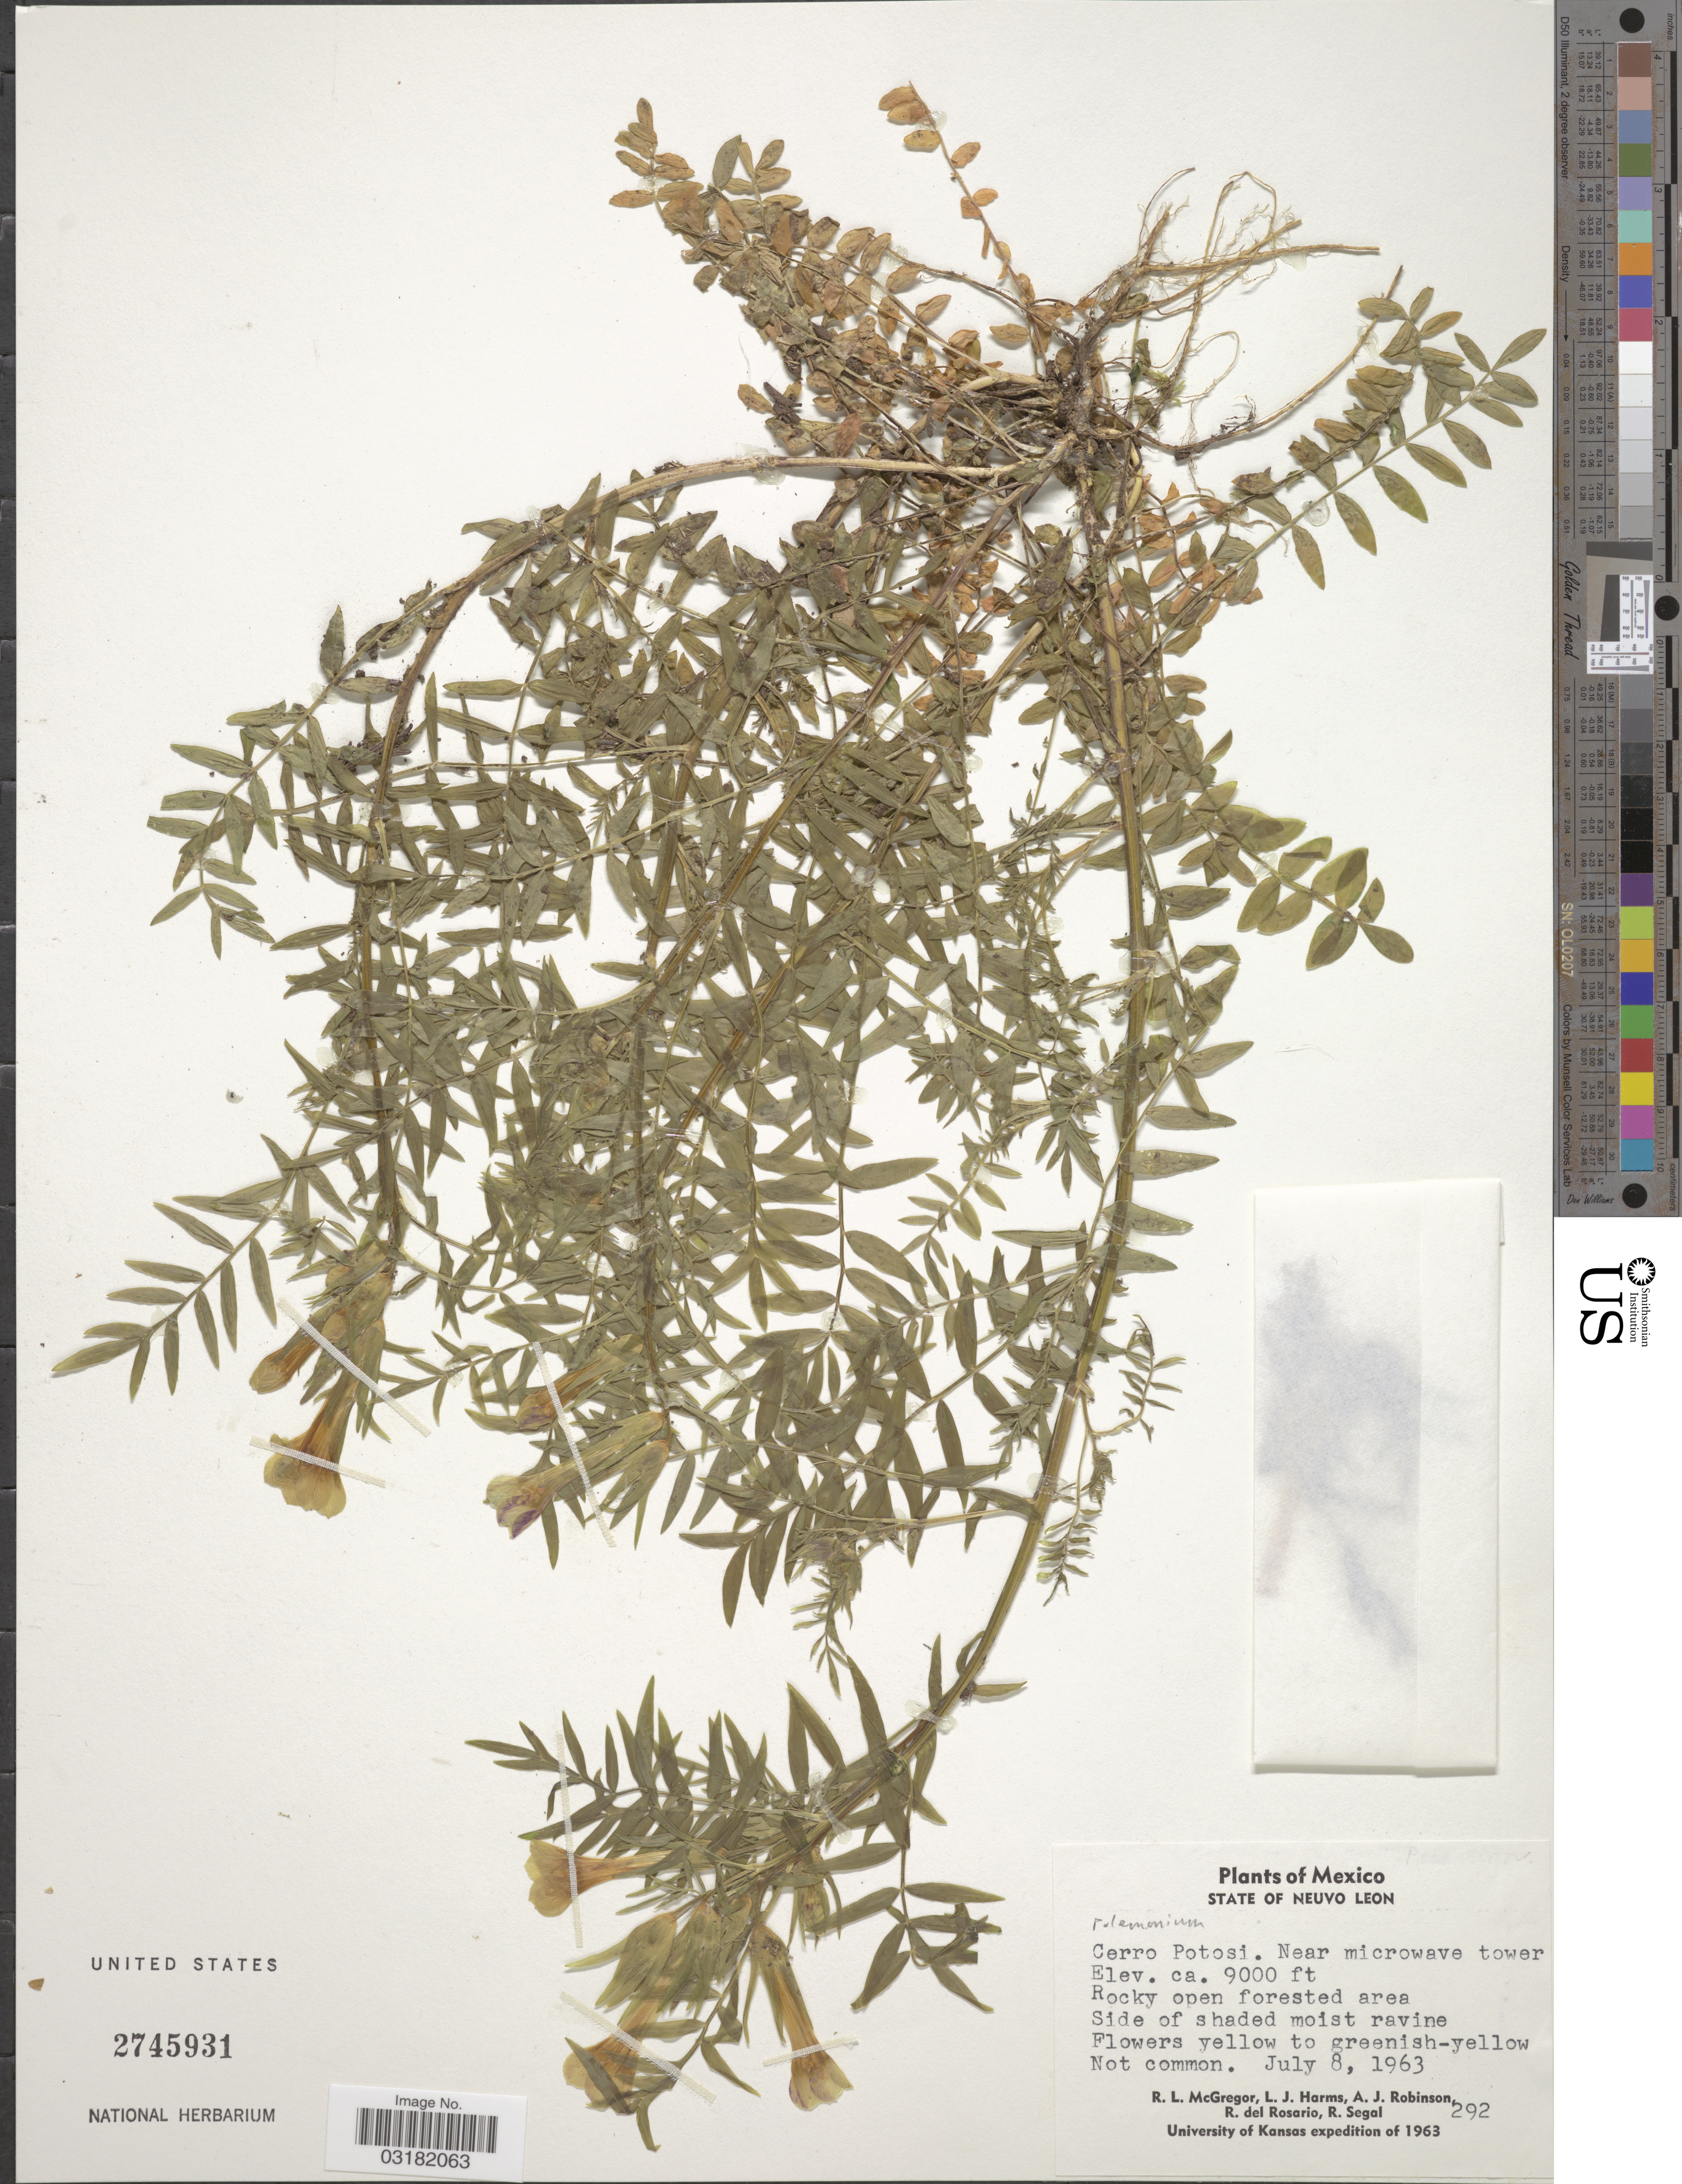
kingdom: Plantae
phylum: Tracheophyta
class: Magnoliopsida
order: Ericales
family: Polemoniaceae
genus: Polemonium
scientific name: Polemonium sp.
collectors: R. McGregor, L. Harms, A. J. Robinson, R. del Rosario & R. Segal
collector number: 292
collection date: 1963-07-08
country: Mexico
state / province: Nuevo León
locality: Cerro Potosi, Near microwave tower.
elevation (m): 2743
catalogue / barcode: US 2745931